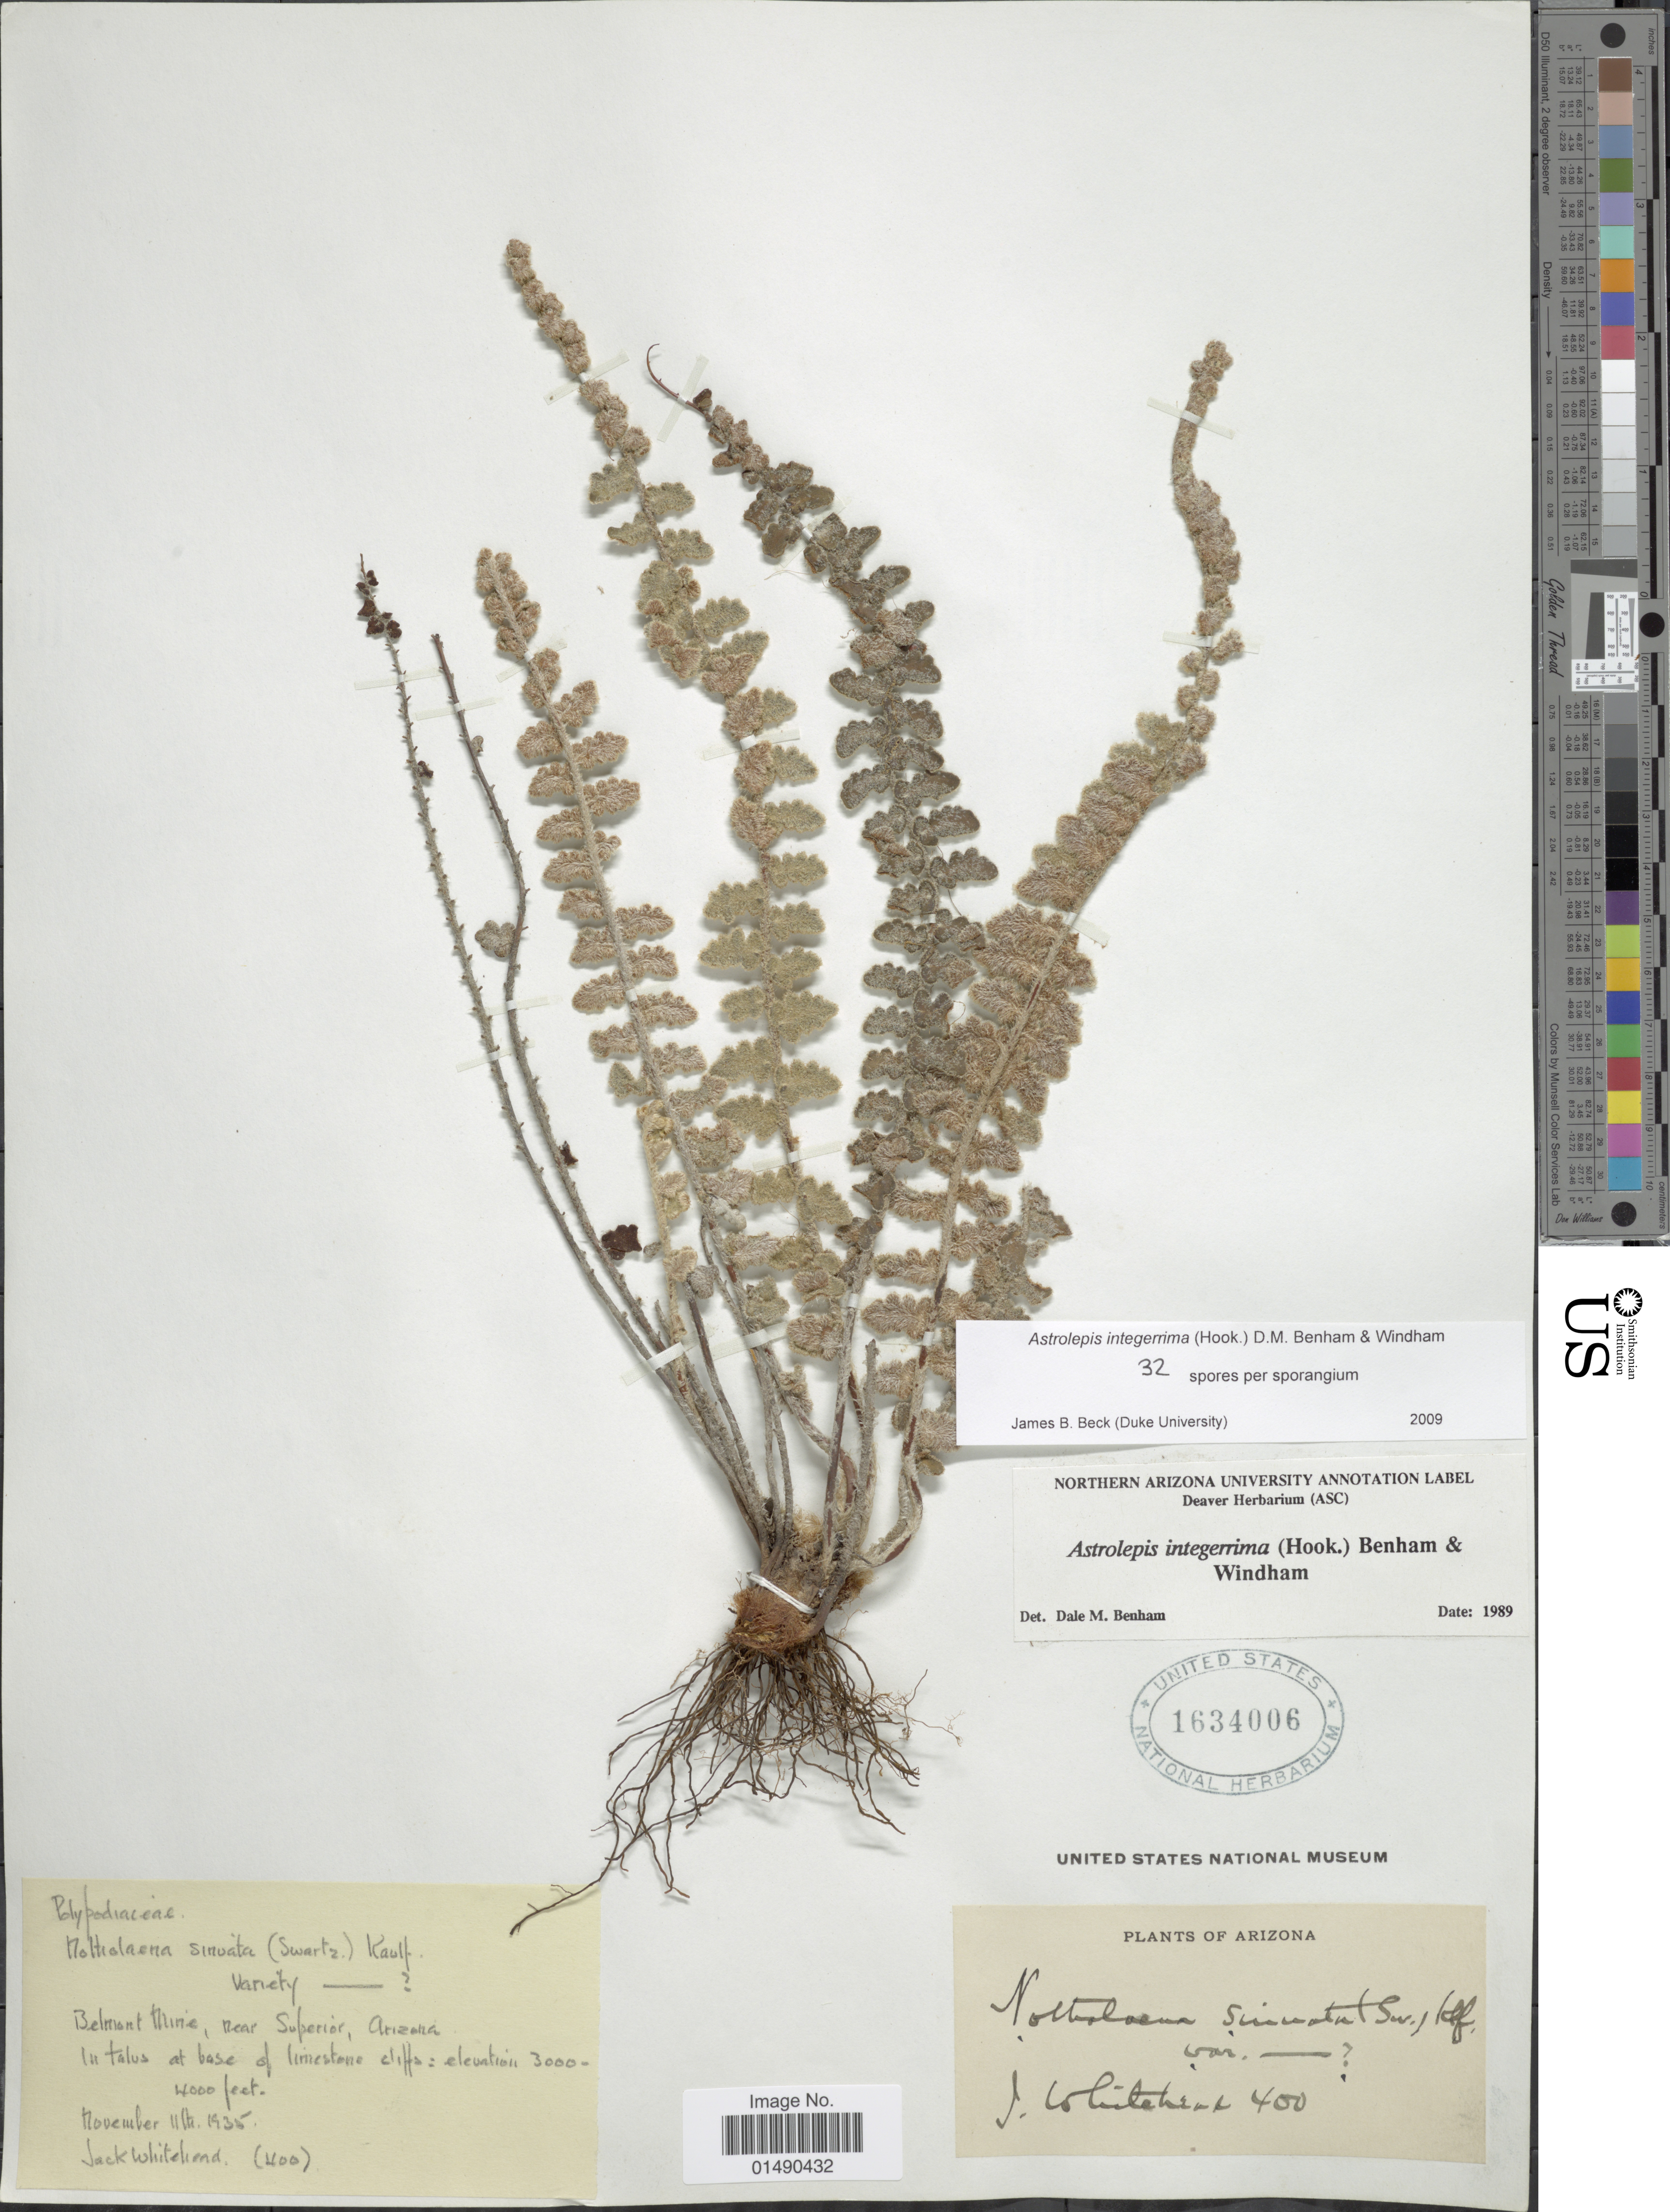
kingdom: Plantae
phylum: Tracheophyta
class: Polypodiopsida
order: Polypodiales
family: Pteridaceae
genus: Astrolepis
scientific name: Astrolepis integerrima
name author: (Hook.) D.M. Benham & Windham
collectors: J. Whitehead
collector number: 400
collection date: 1935-11-11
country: United States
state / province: Arizona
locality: Belmont Mine, near Superior,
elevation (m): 914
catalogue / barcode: US 1634006